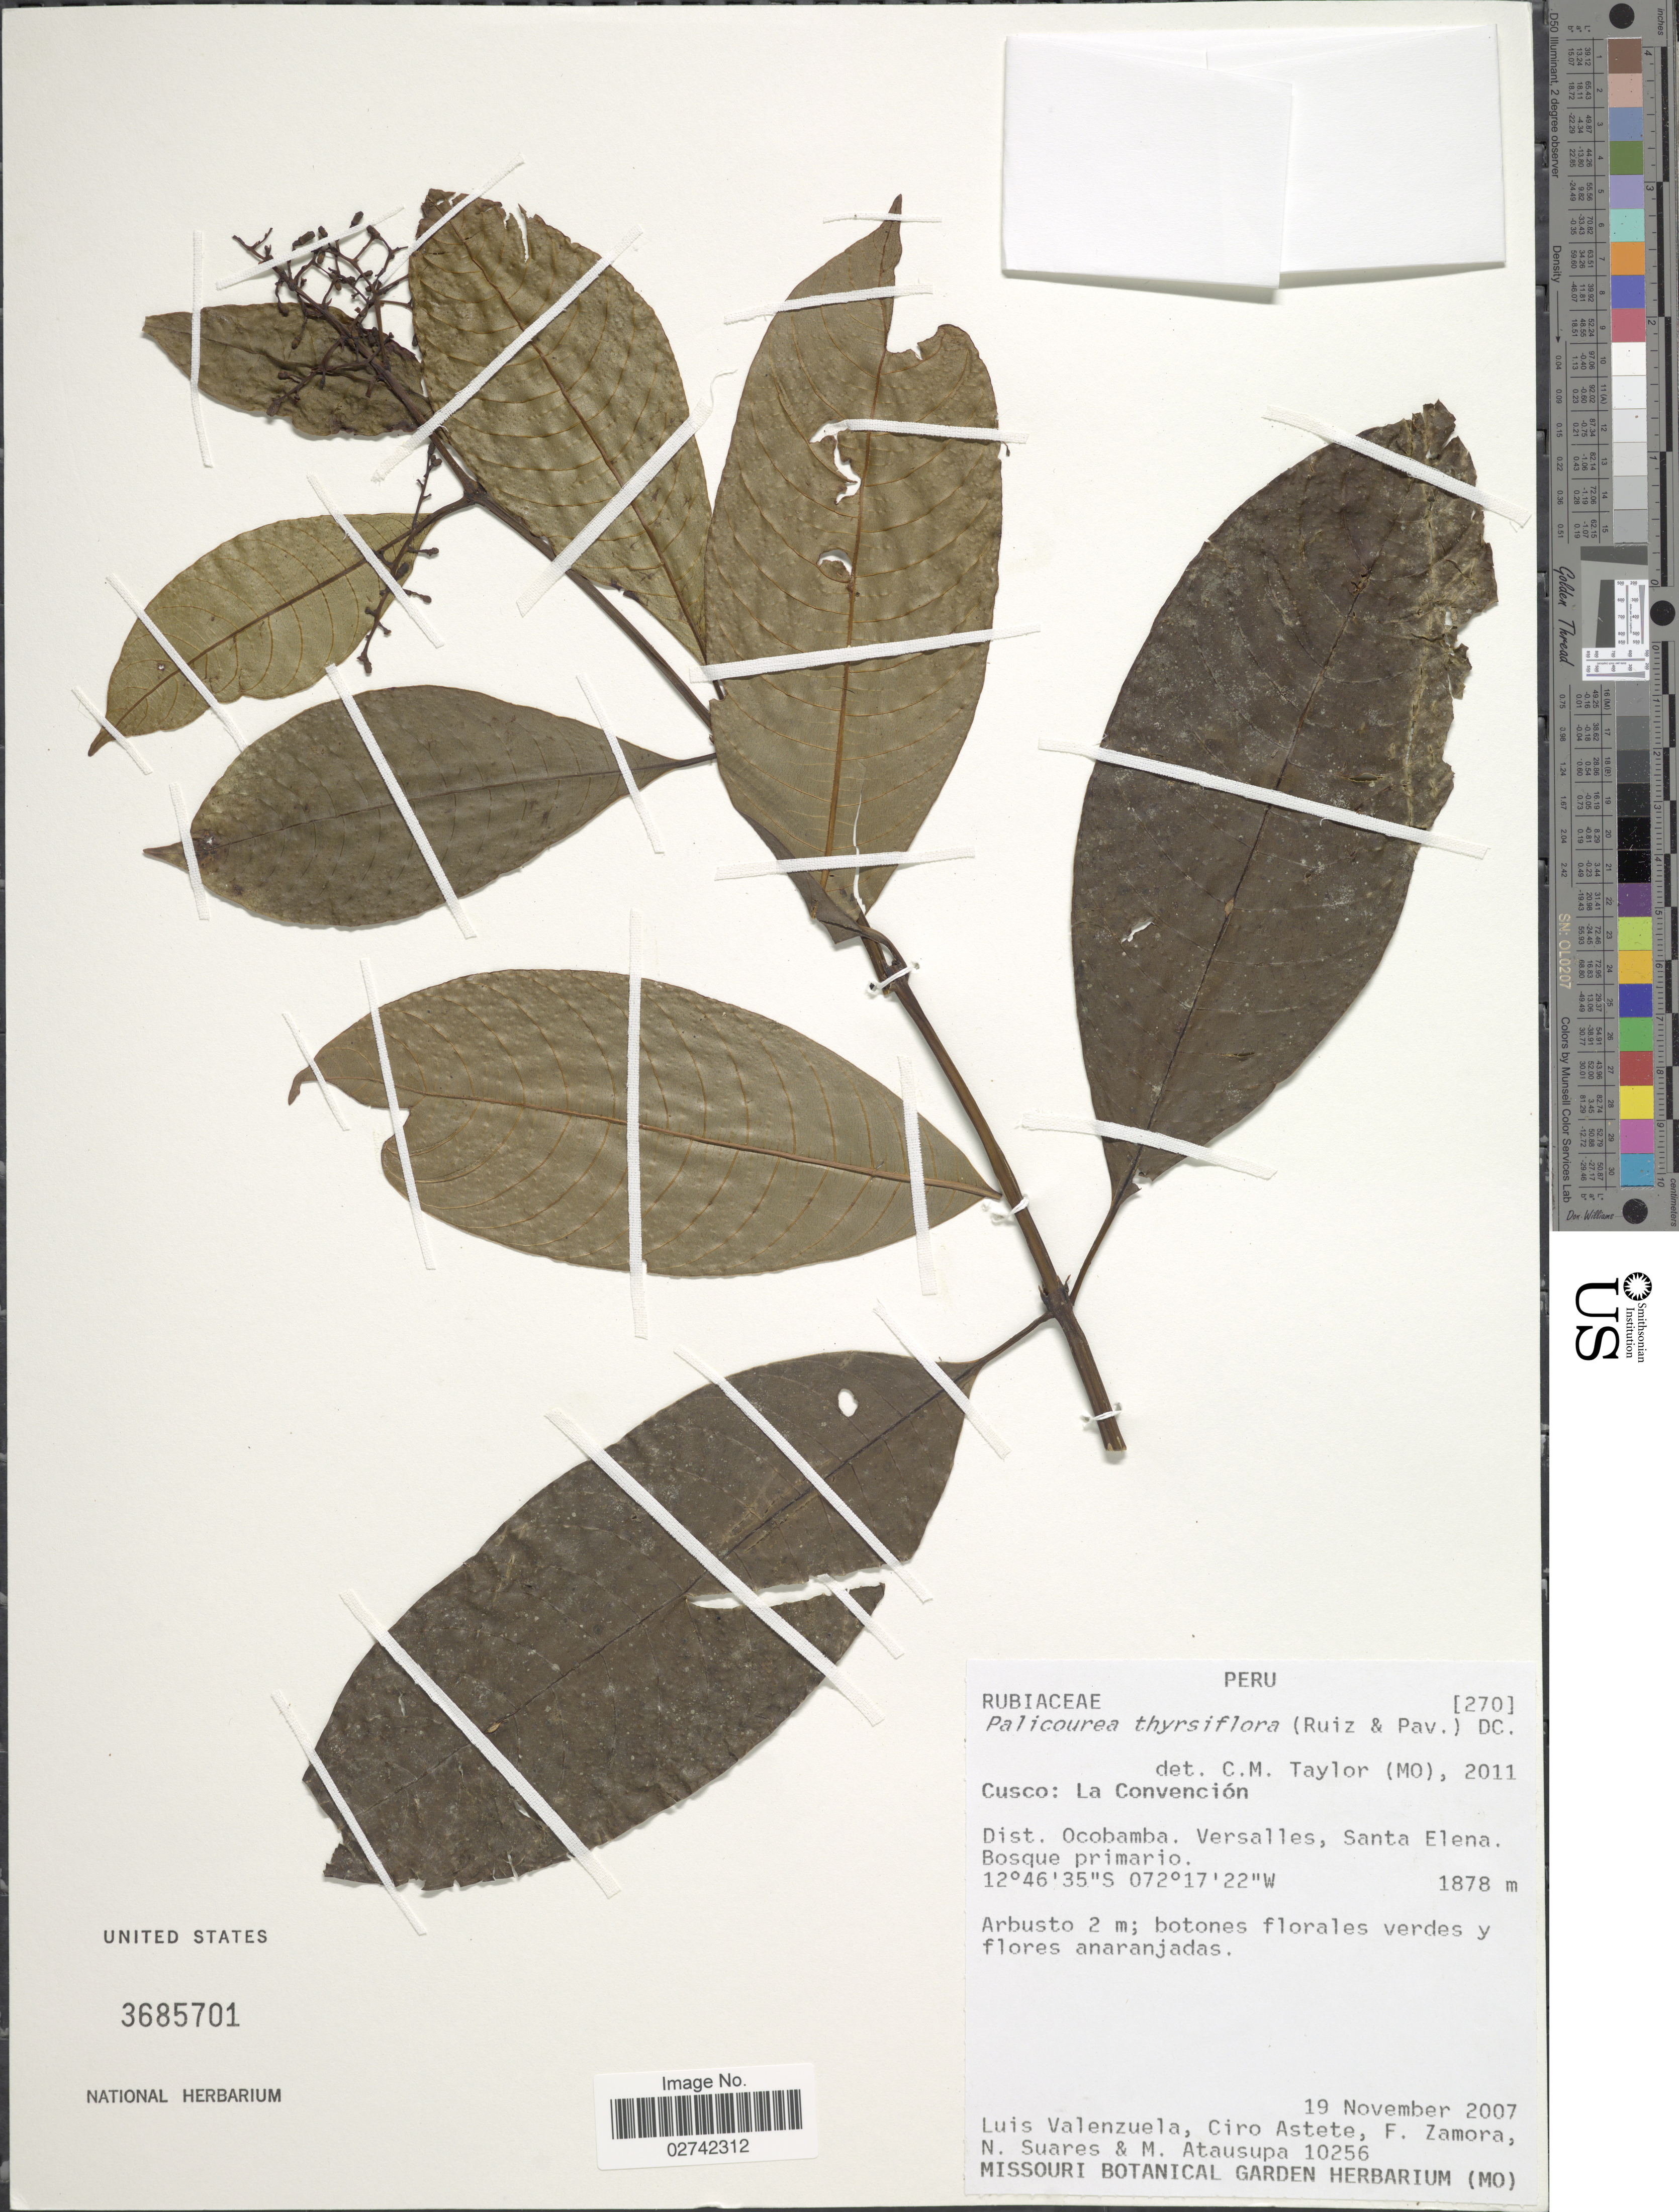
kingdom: Plantae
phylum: Tracheophyta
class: Magnoliopsida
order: Gentianales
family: Rubiaceae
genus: Palicourea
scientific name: Palicourea thyrsiflora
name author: (Ruiz & Pav.) DC.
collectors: L. Valenzuela, C. Astete, F. Zamora, N. Suares & M. Atausupa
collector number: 10256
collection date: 2007-11-19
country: Peru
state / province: Cusco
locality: La Convencion, Dist. Ocobamba, Versalles, Santa Elena.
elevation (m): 1878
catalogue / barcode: US 3685701